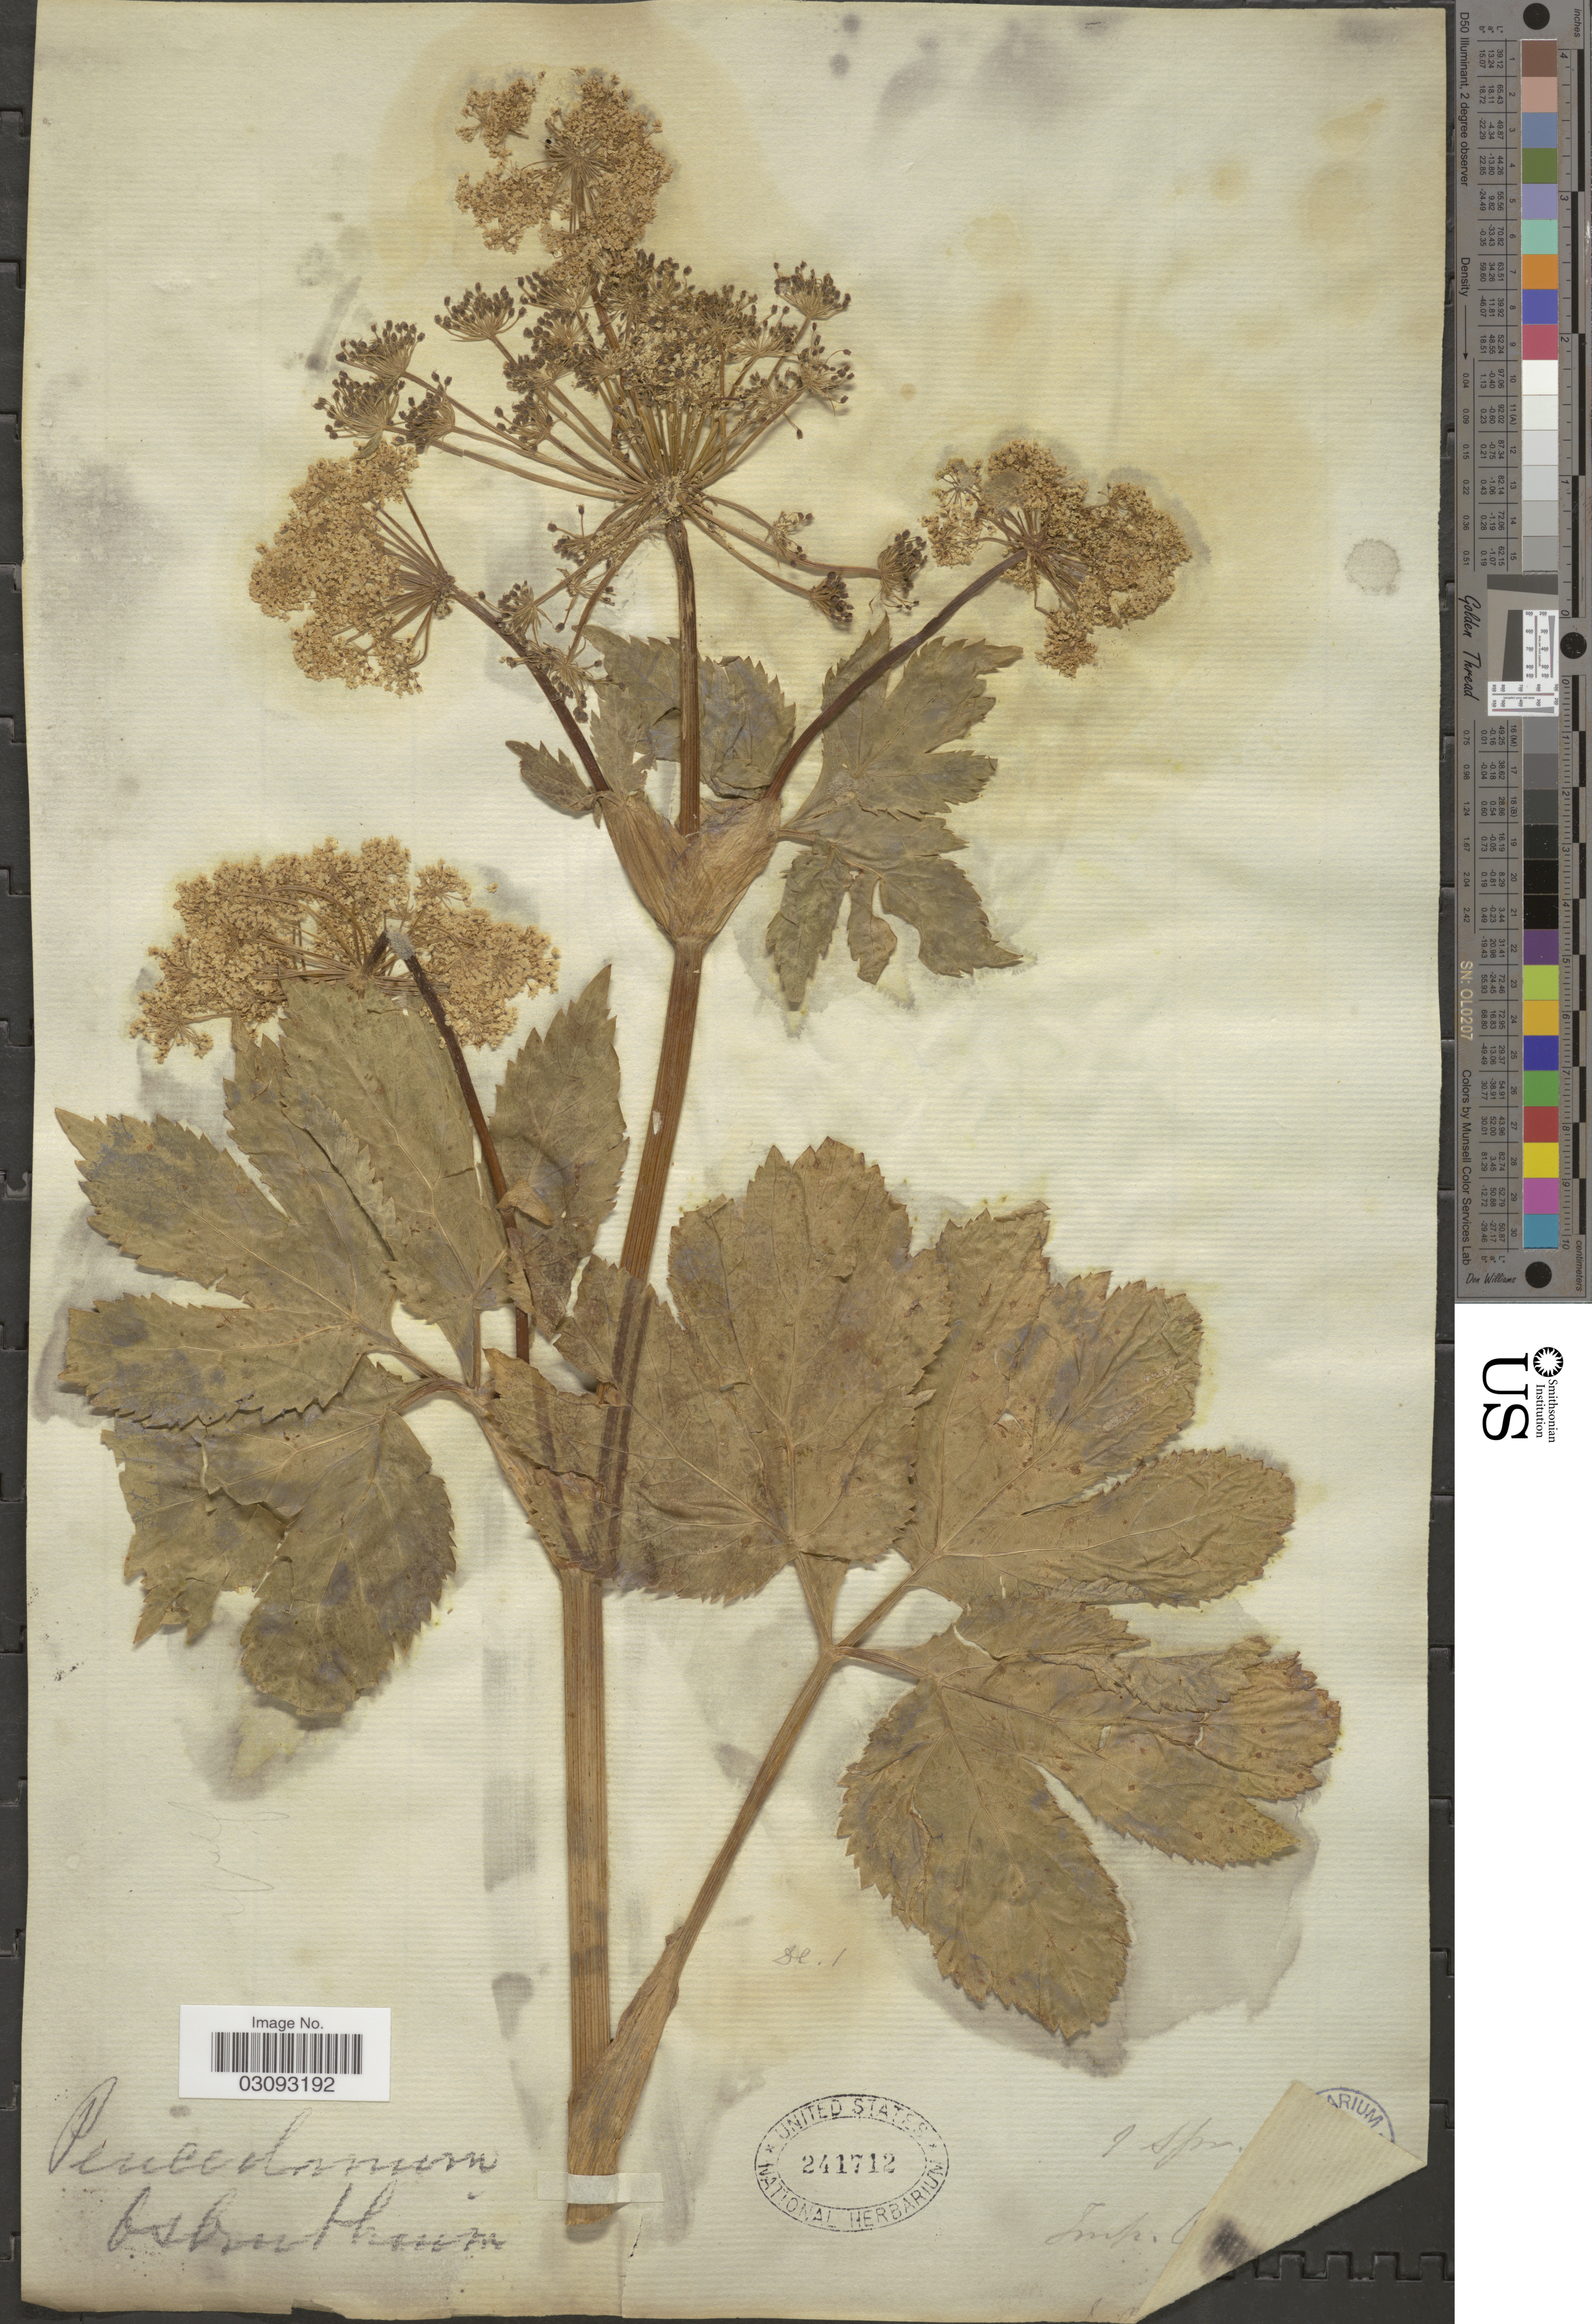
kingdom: Plantae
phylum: Tracheophyta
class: Magnoliopsida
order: Apiales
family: Apiaceae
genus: Imperatoria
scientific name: Imperatoria ostruthium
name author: L.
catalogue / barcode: US 241712